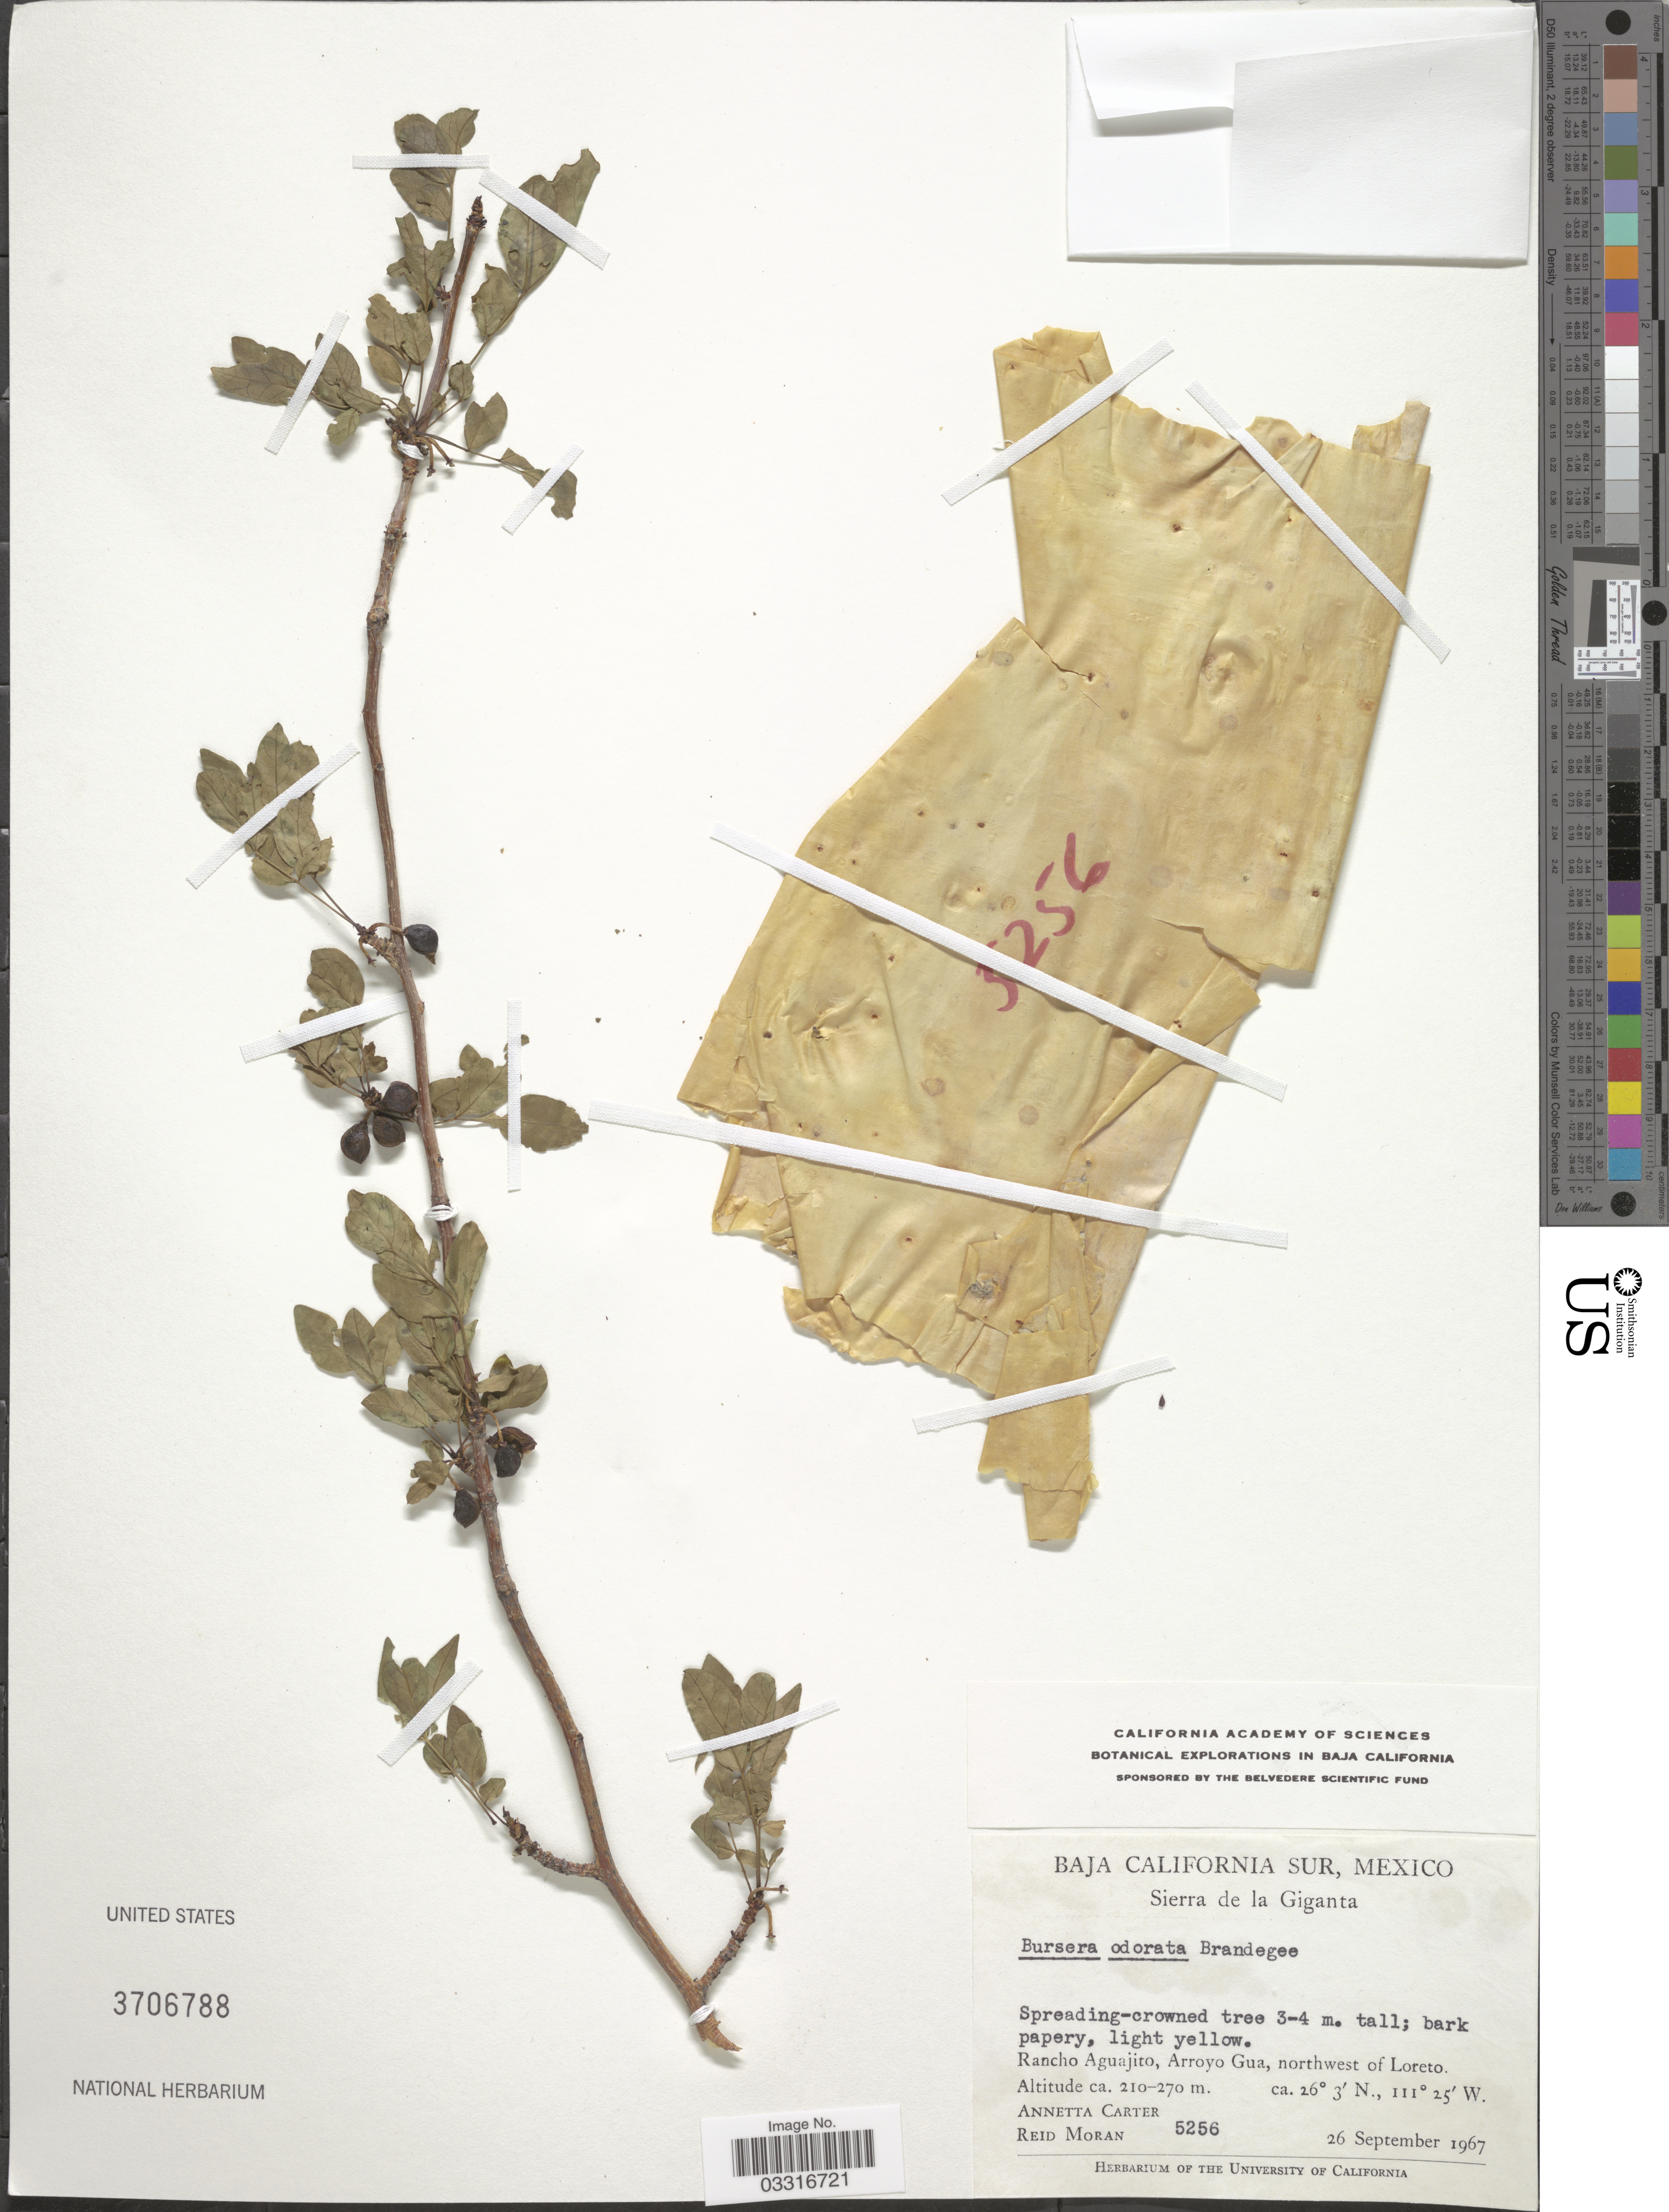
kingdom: Plantae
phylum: Tracheophyta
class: Magnoliopsida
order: Sapindales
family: Burseraceae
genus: Bursera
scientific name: Bursera odorata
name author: Brandegee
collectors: A. Carter & R. V. Moran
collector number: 5256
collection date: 1967-09-26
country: Mexico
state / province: Baja California Sur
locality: Sierra de la Giganta, Rancho Aguajito, Arroyo Gua, northwest of Loreto.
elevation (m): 210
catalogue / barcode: US 3706788